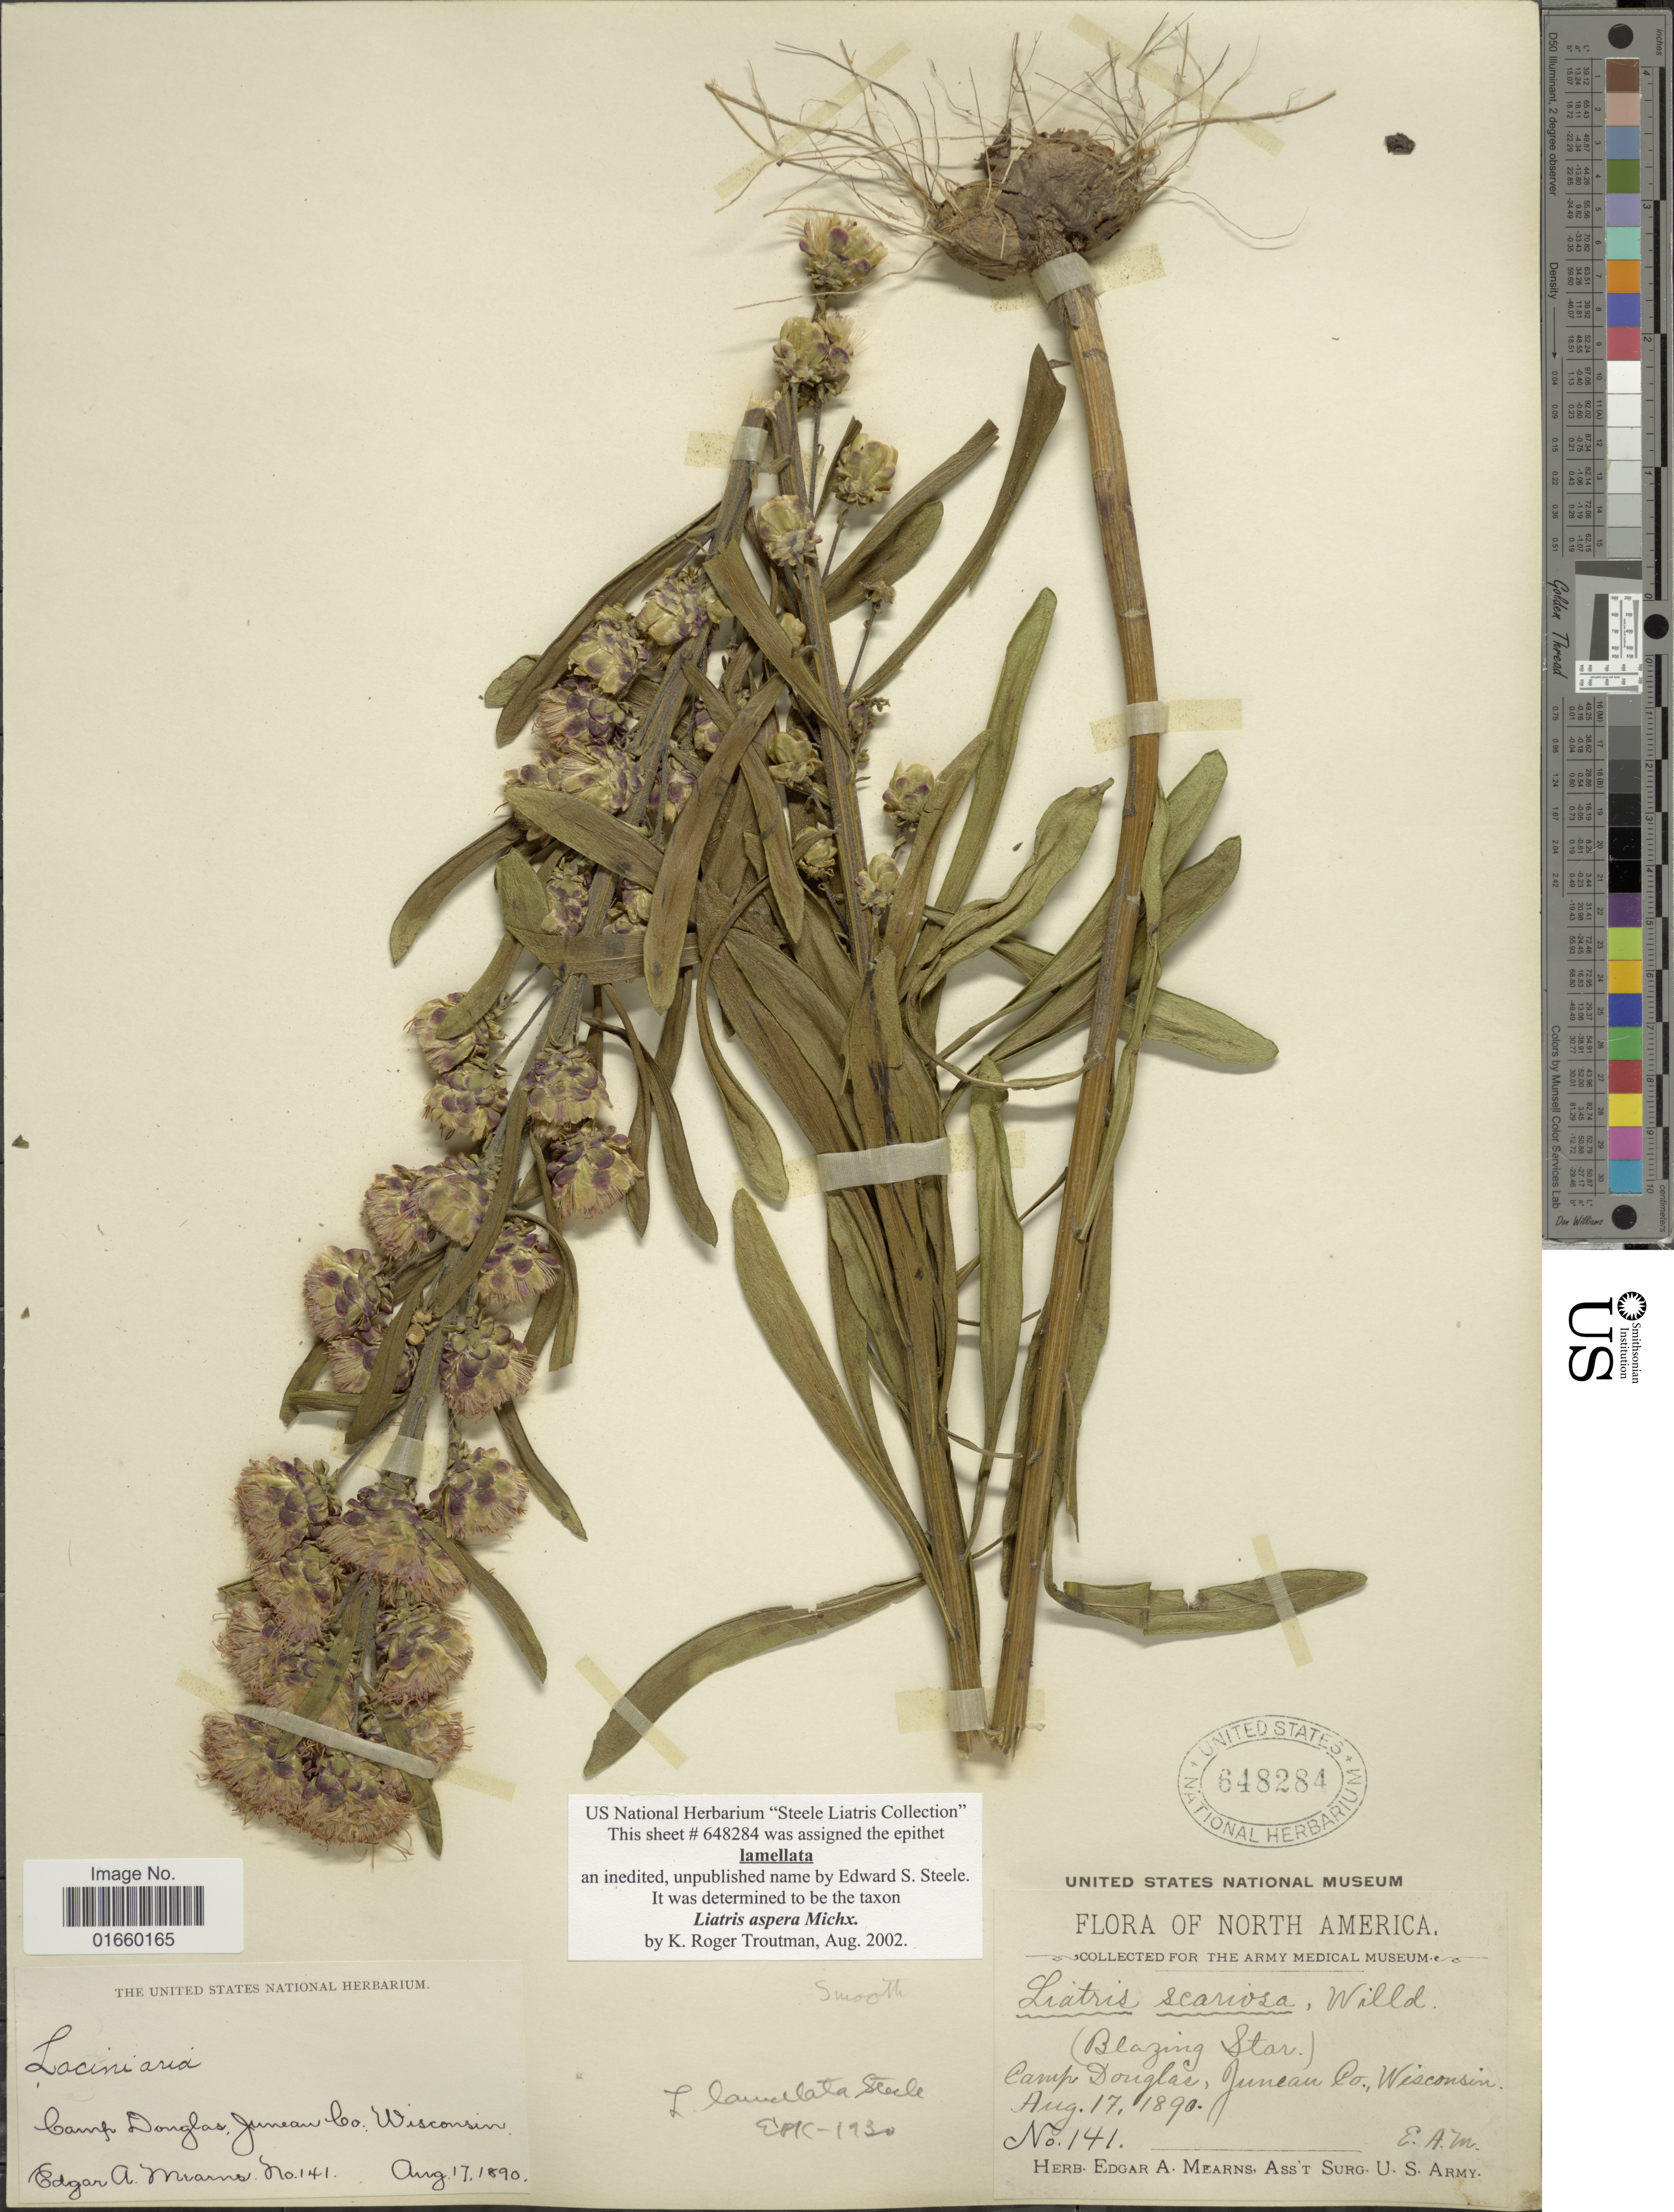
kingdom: Plantae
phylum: Tracheophyta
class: Magnoliopsida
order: Asterales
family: Asteraceae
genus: Liatris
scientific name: Liatris aspera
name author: Michx.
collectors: E. A. Mearns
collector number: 141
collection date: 1890-08-17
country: United States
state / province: Wisconsin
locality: Camp Douglas, Junean Co.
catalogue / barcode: US 648284